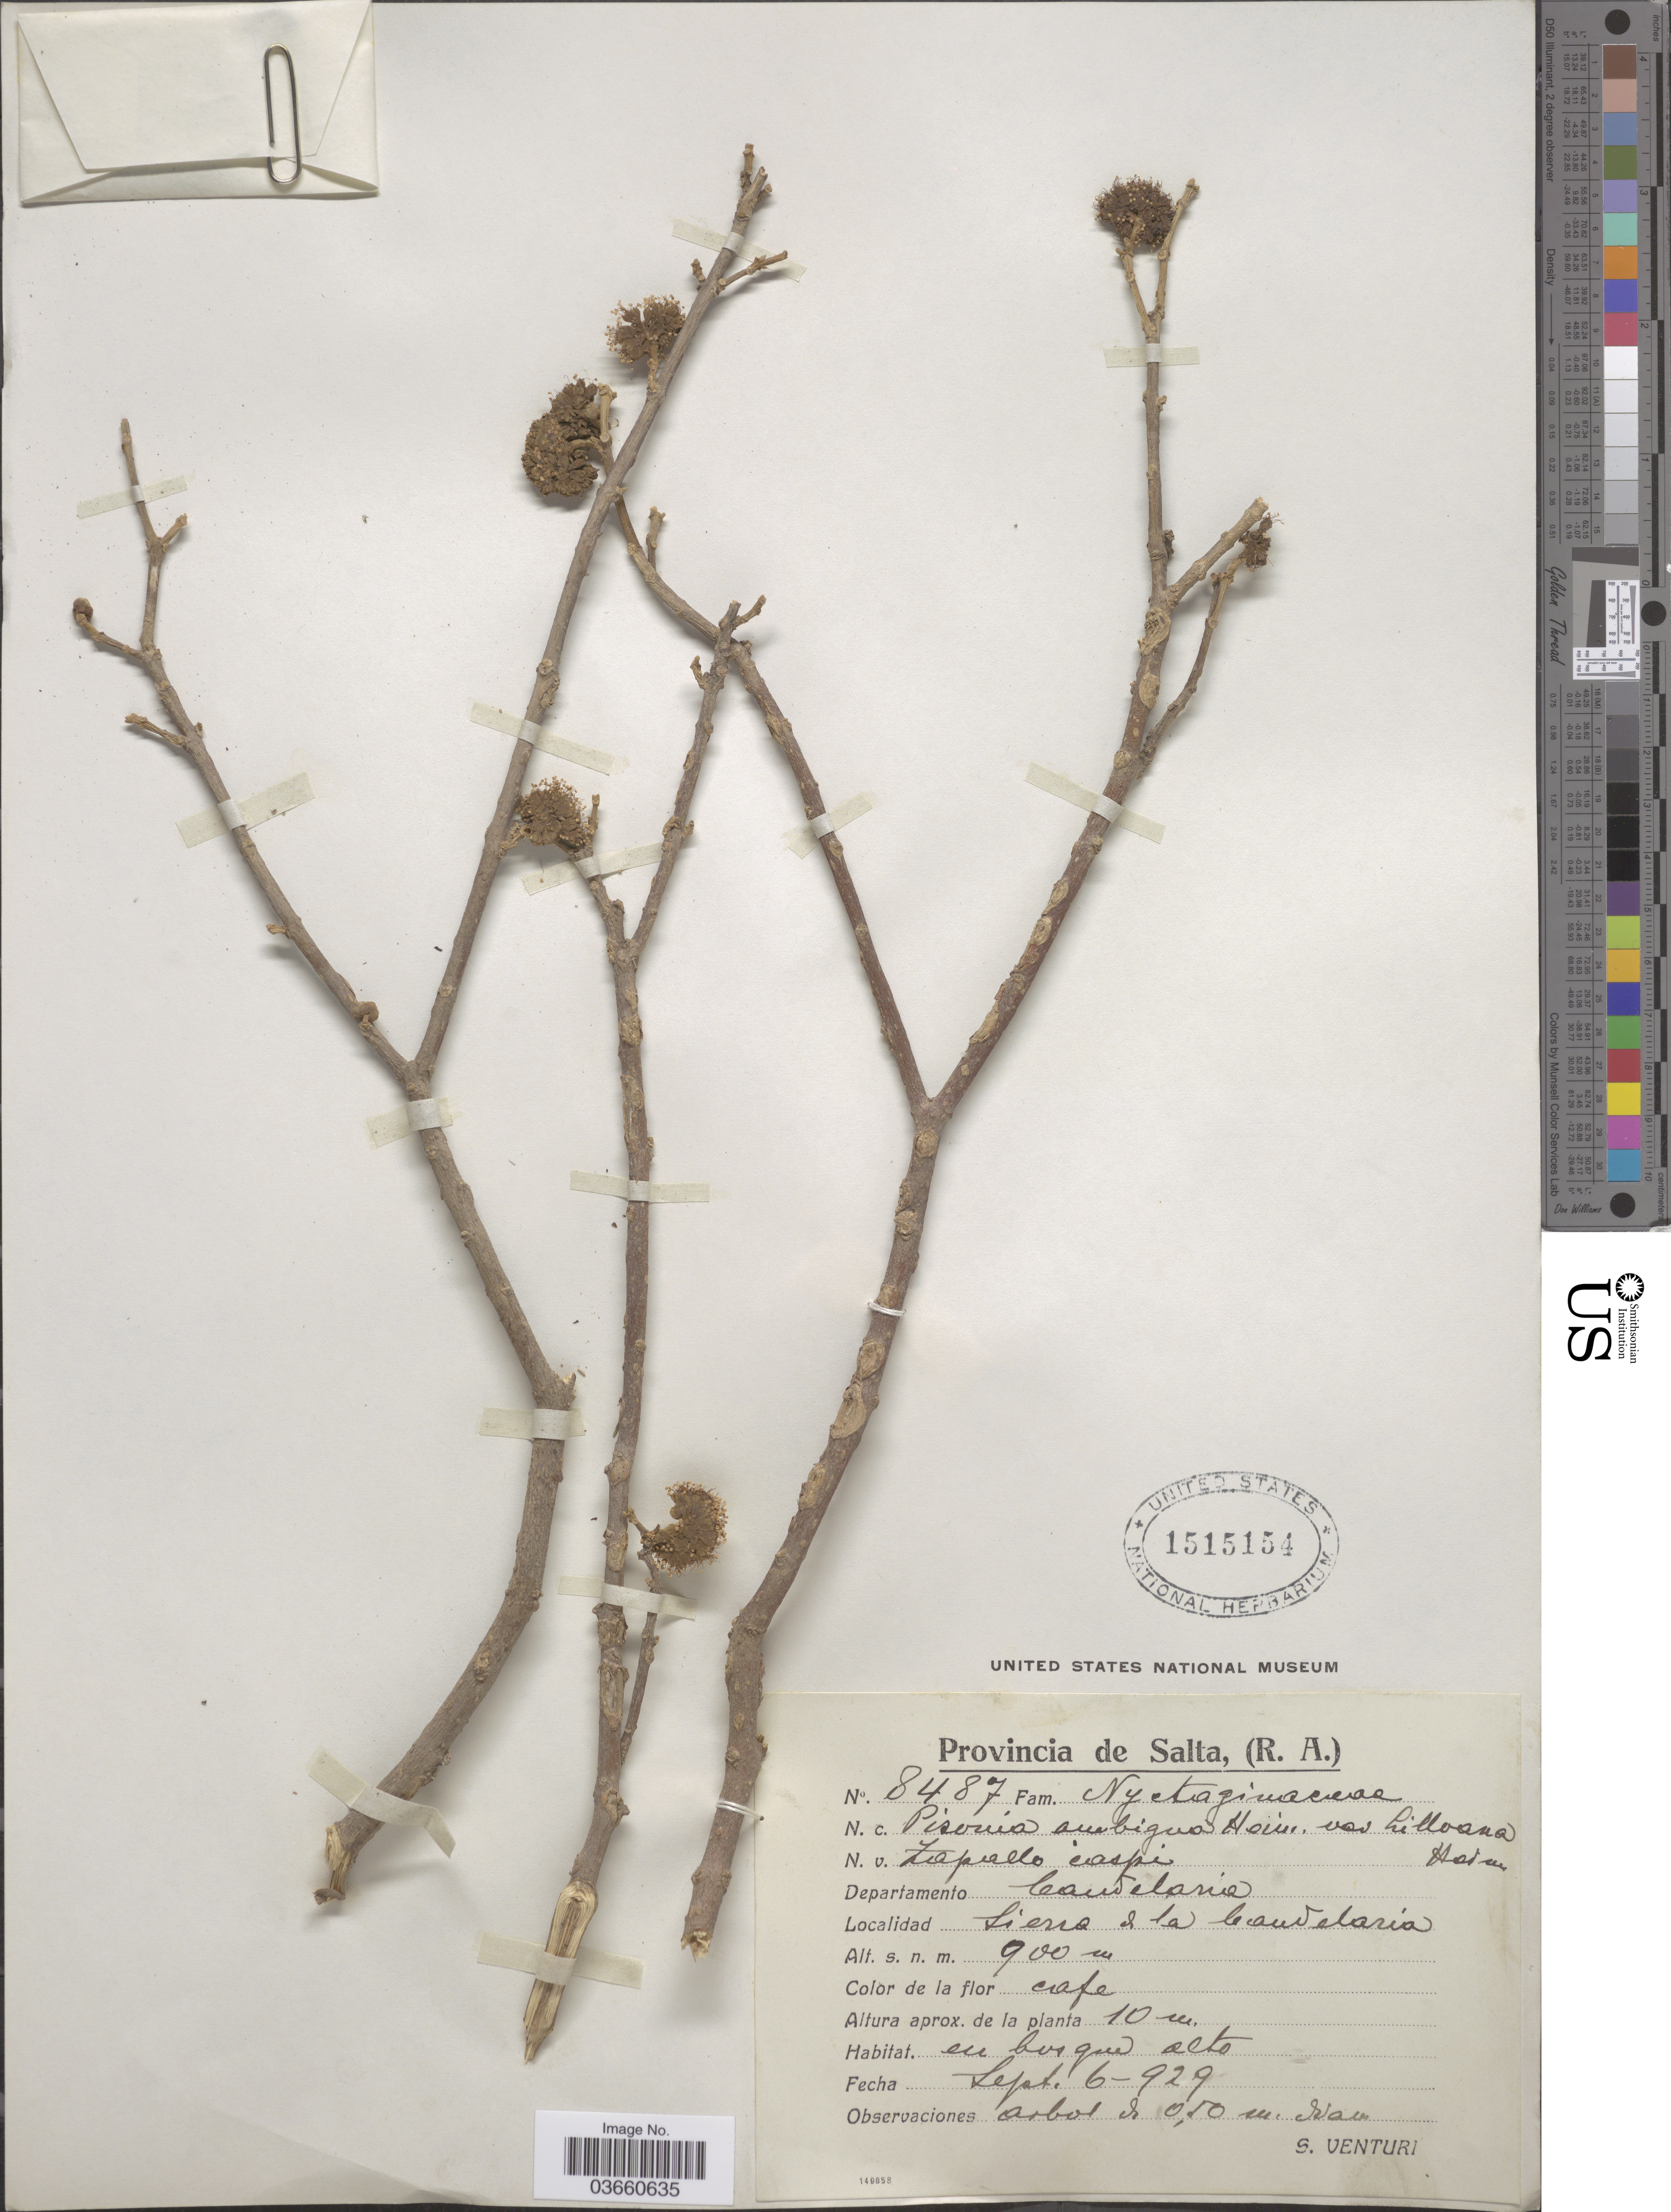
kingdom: Plantae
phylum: Tracheophyta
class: Magnoliopsida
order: Caryophyllales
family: Nyctaginaceae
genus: Pisonia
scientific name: Pisonia ambigua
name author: Heimerl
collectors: S. Venturi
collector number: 8487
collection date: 1929-09-06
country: Argentina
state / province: Salta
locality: Departamento Candelaria. Sierra de la Candelaria.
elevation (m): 900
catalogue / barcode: US 1515154